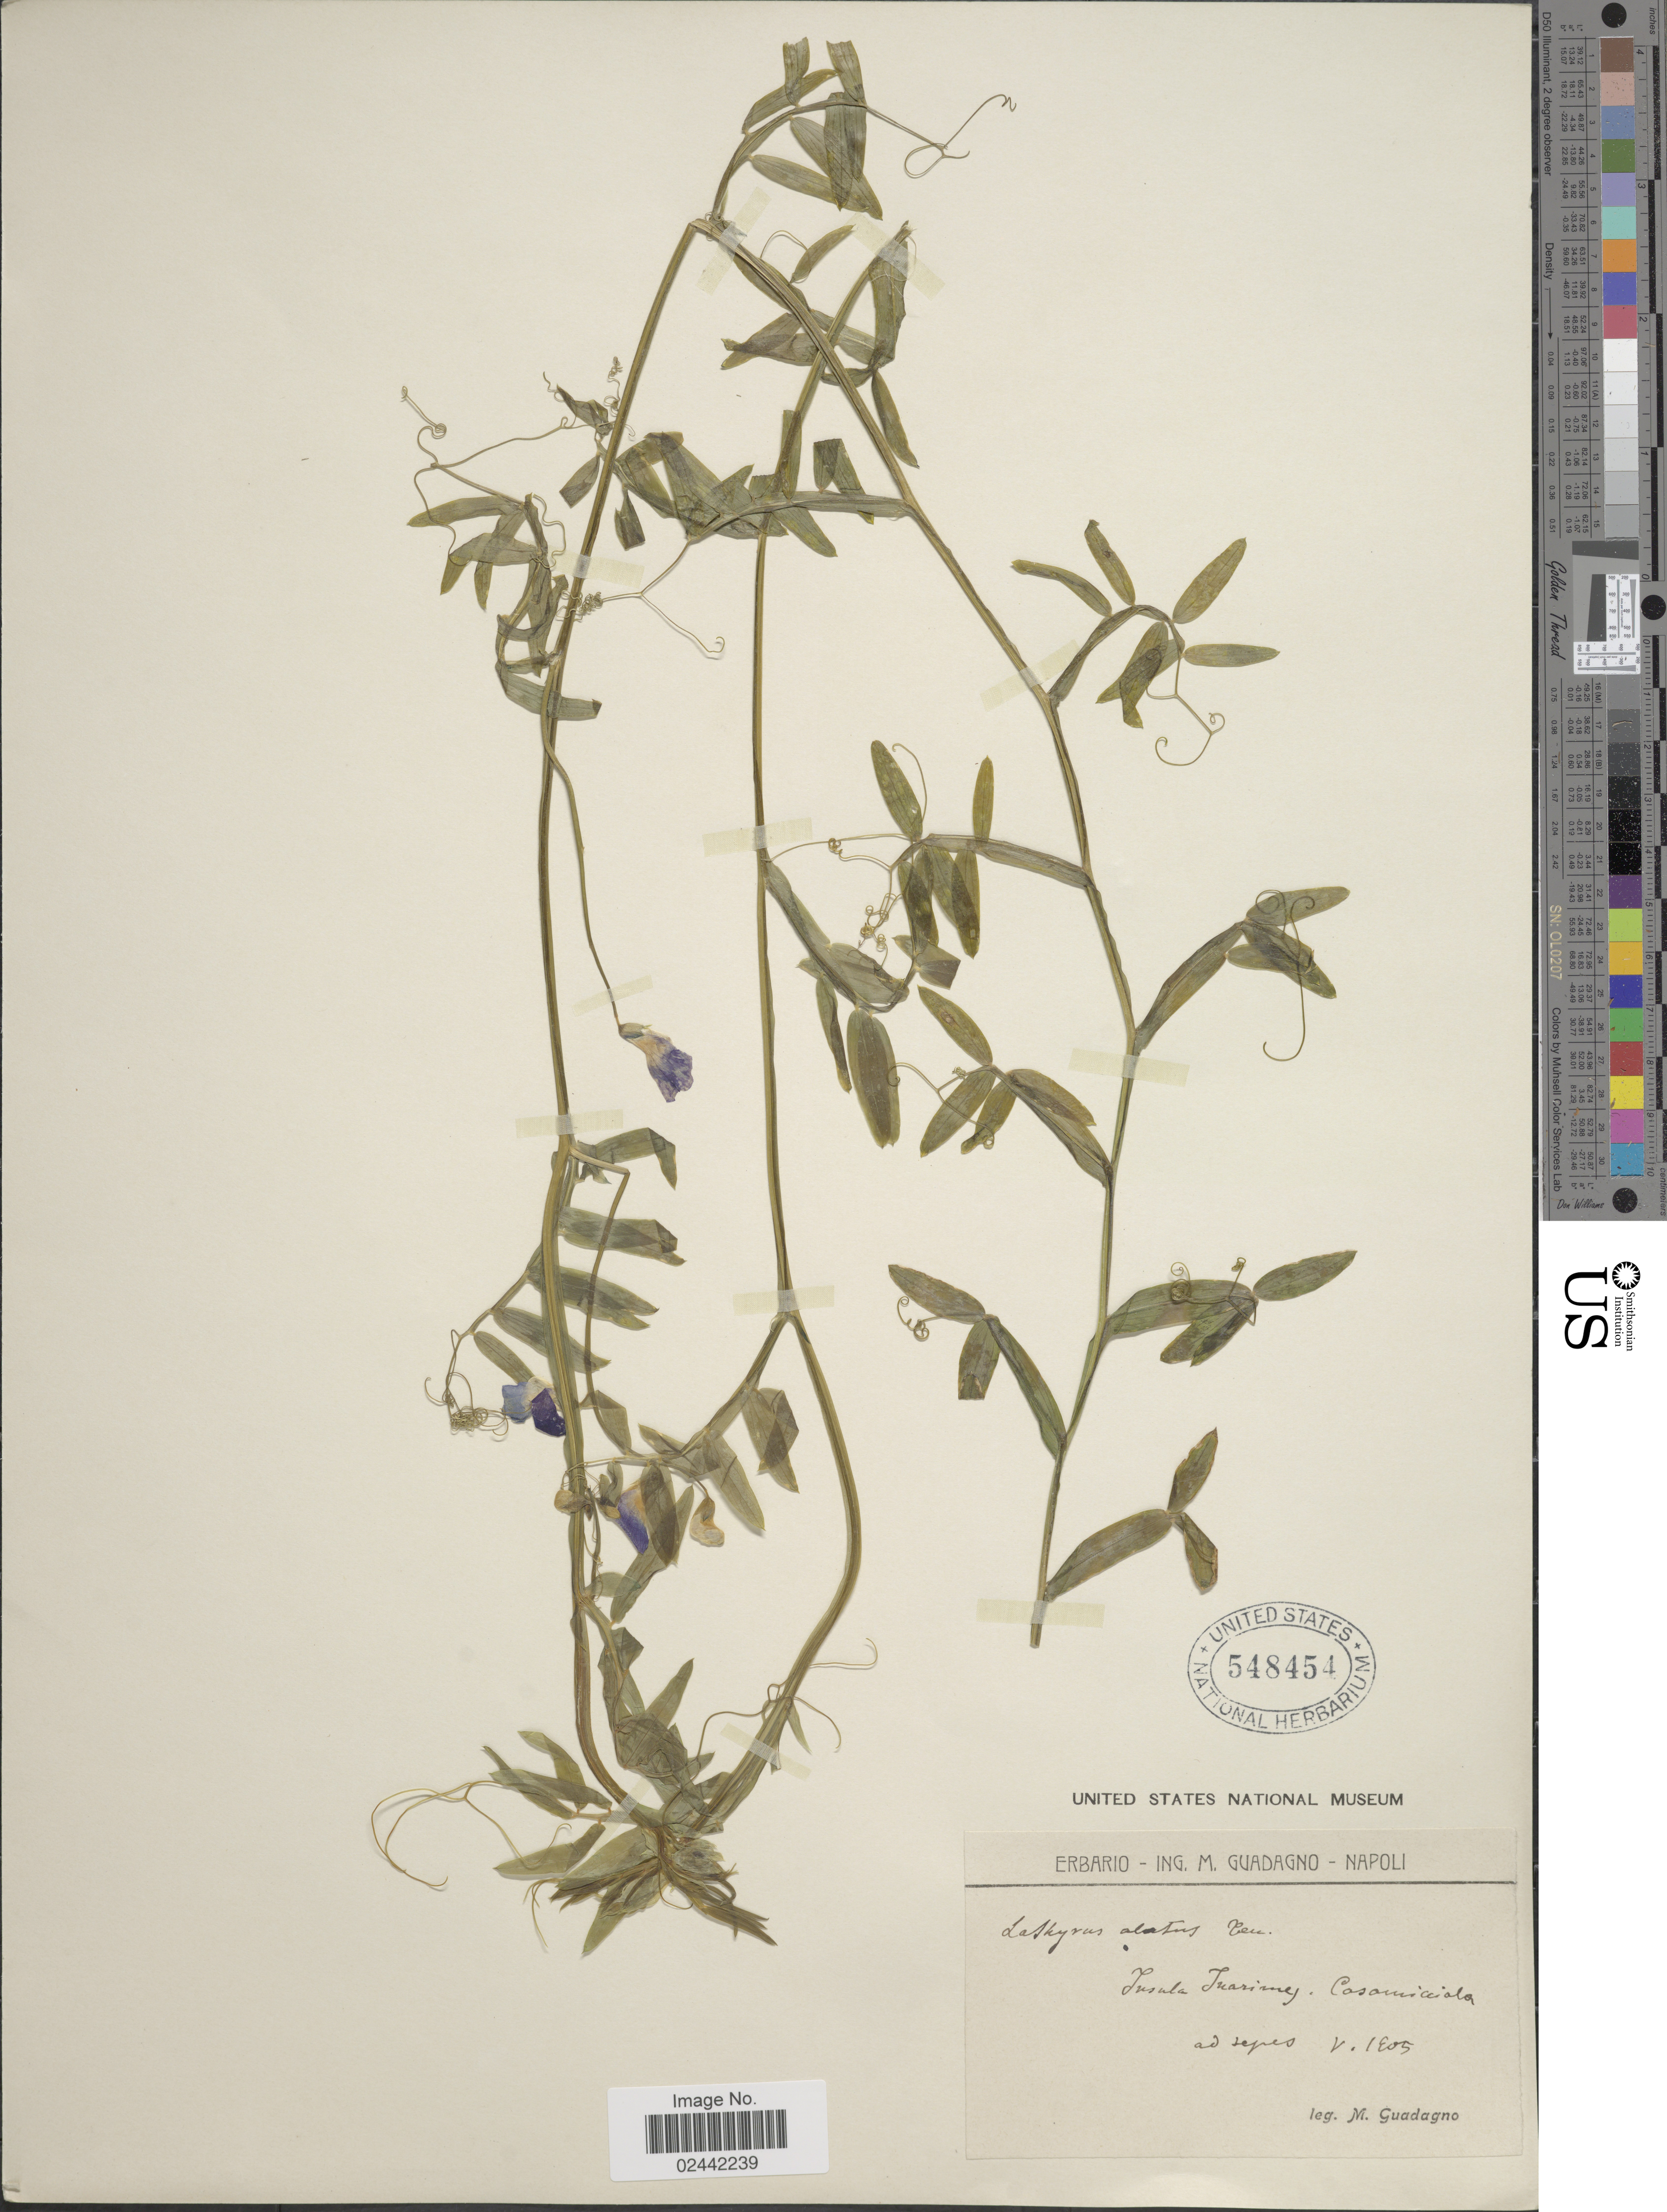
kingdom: Plantae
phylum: Tracheophyta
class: Magnoliopsida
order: Fabales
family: Fabaceae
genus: Lathyrus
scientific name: Lathyrus alatus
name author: (Maxim.) Kom.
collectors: M. Guadagno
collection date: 1905-05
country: Italy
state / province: Campania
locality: Insula Inarime, Casamicciola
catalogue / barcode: US 548454